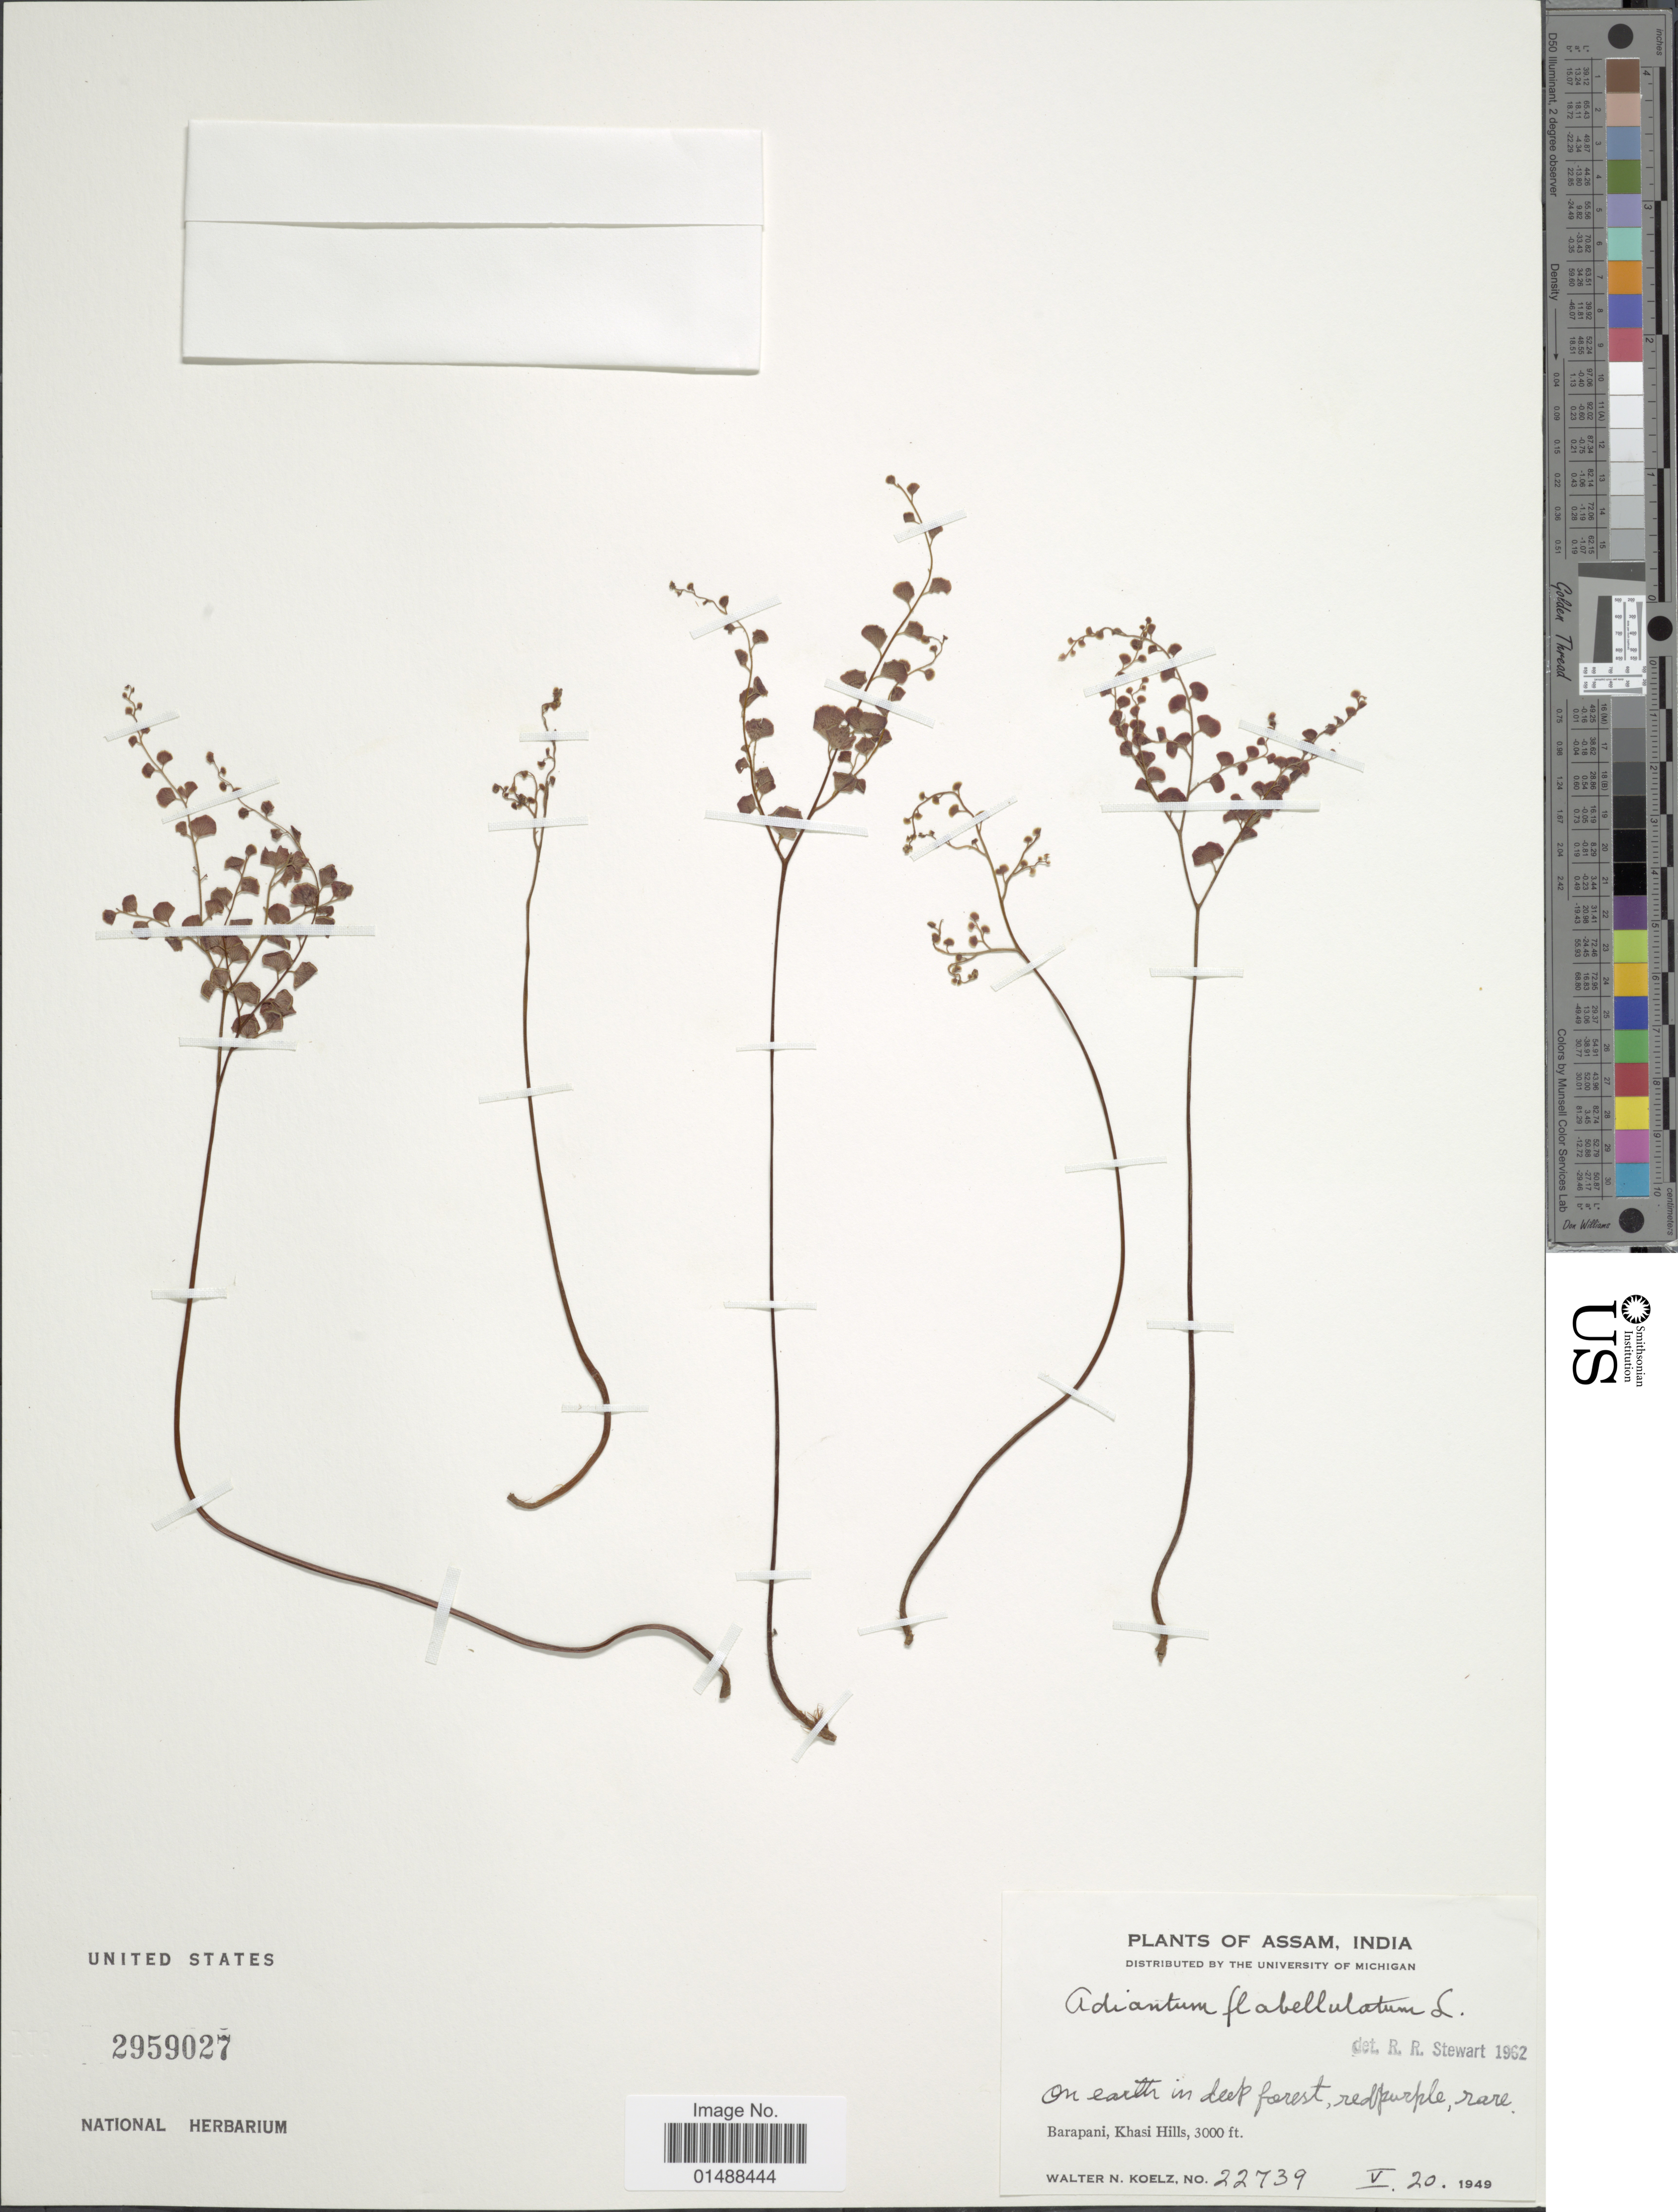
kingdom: Plantae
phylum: Tracheophyta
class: Polypodiopsida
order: Polypodiales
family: Pteridaceae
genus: Adiantum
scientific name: Adiantum flabellulatum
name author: L.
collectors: W. N. Koelz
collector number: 22739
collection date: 1949-05-20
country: India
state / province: Meghalaya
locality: Assam, India, Barapani, Khasi Hills.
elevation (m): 914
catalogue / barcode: US 2959027